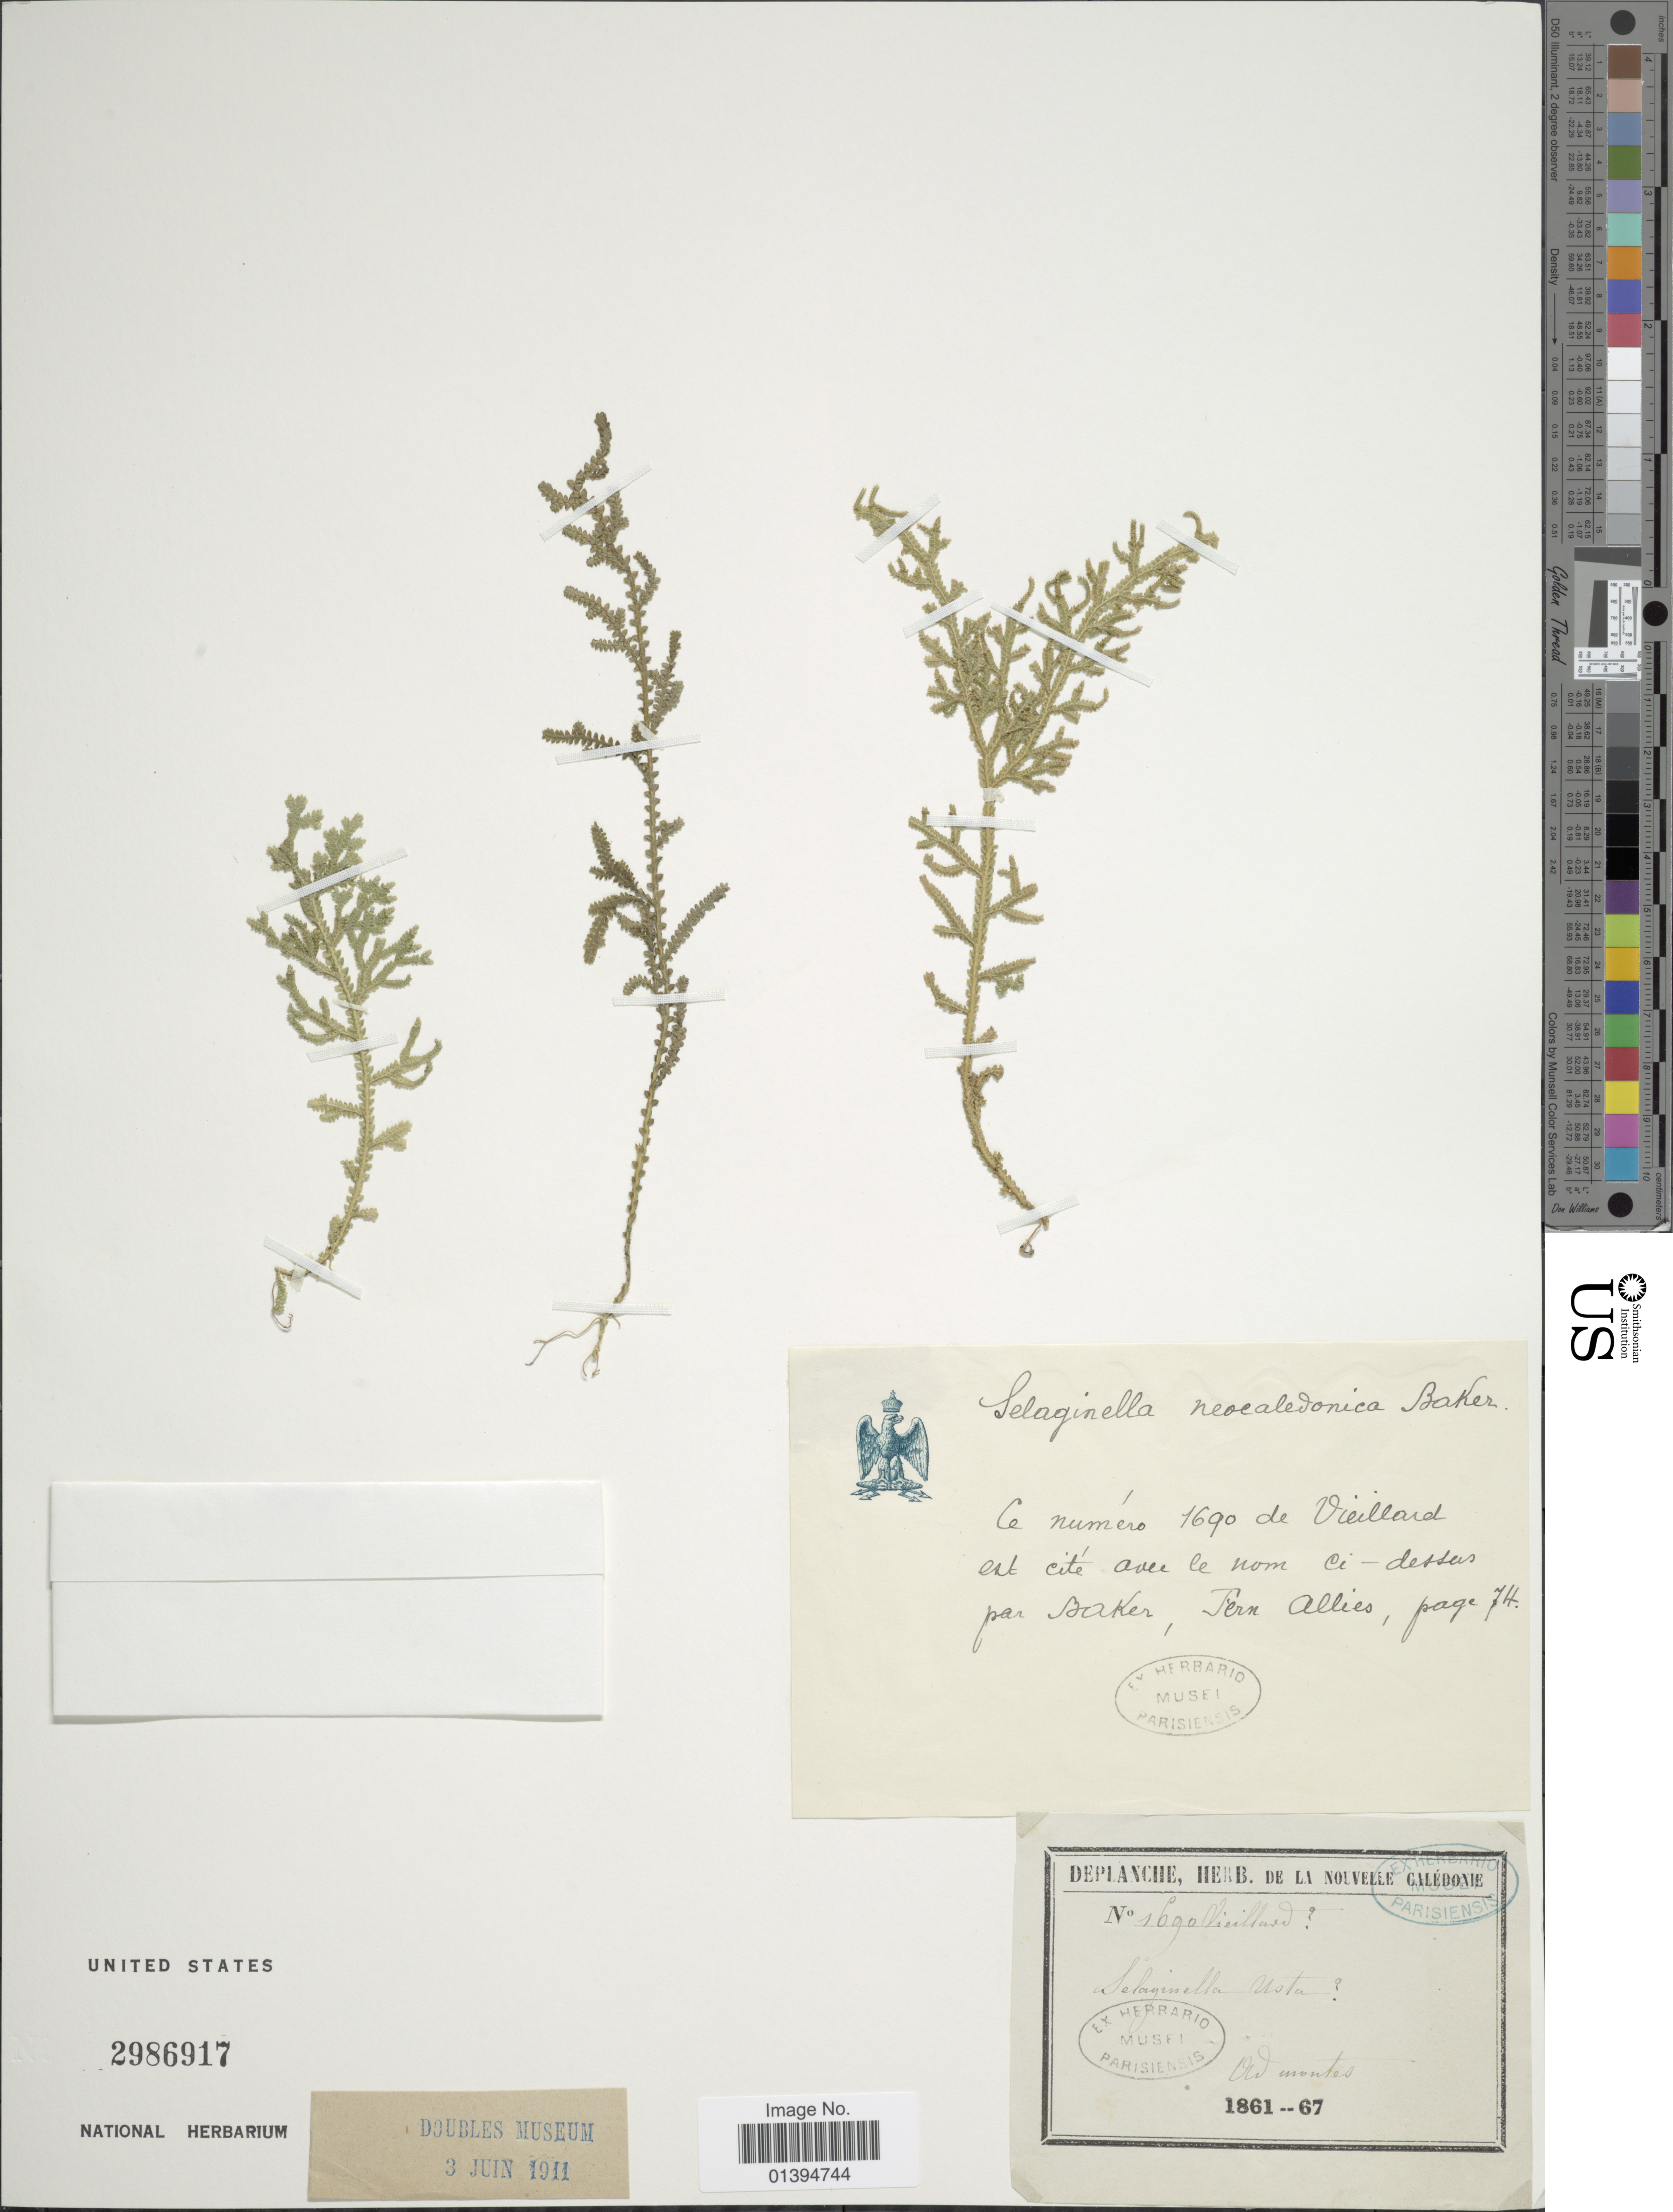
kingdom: Plantae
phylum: Tracheophyta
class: Lycopodiopsida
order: Selaginellales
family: Selaginellaceae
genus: Selaginella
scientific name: Selaginella neocaledonica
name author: Baker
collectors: ex herb. Deplanche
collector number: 169*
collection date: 1861/1867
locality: Ad montes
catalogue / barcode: US 2986917